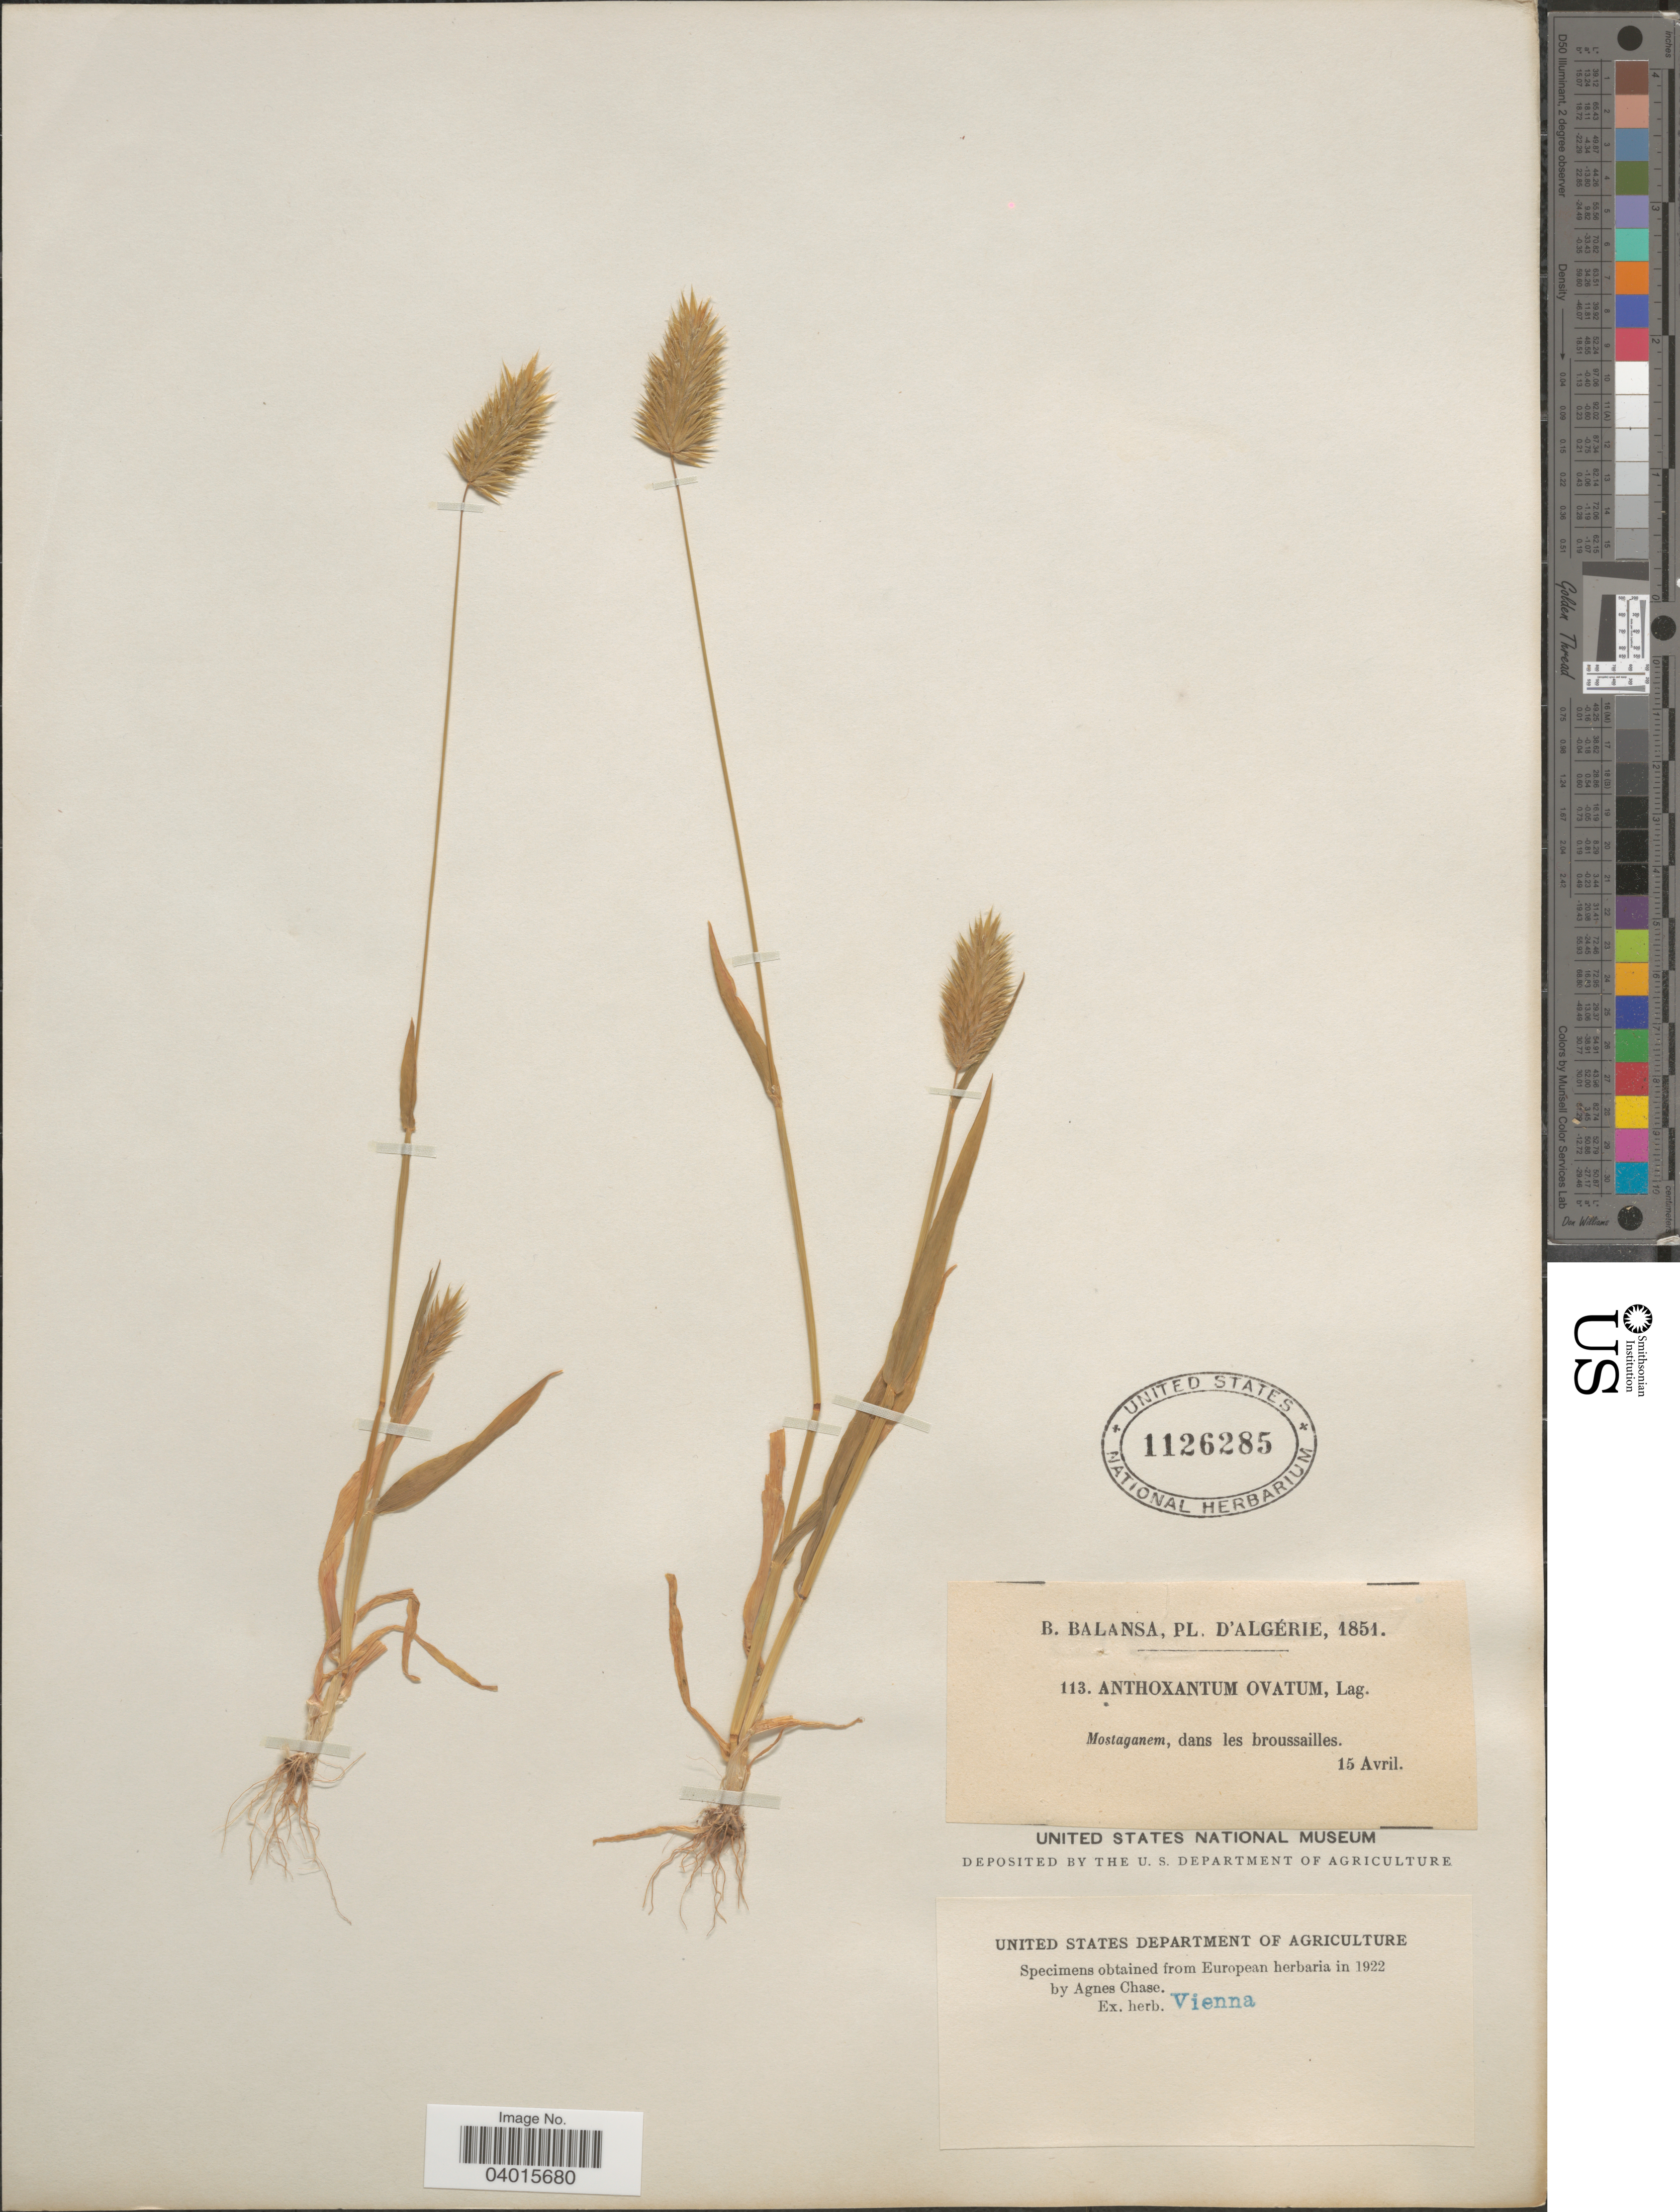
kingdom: Plantae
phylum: Tracheophyta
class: Liliopsida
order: Poales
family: Poaceae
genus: Anthoxanthum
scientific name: Anthoxanthum ovatum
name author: Lag.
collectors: B. Balansa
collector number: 113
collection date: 1851-04-15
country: Algeria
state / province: Mostaganem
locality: D'Algérie. Dans les broussailles.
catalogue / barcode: US 1126285